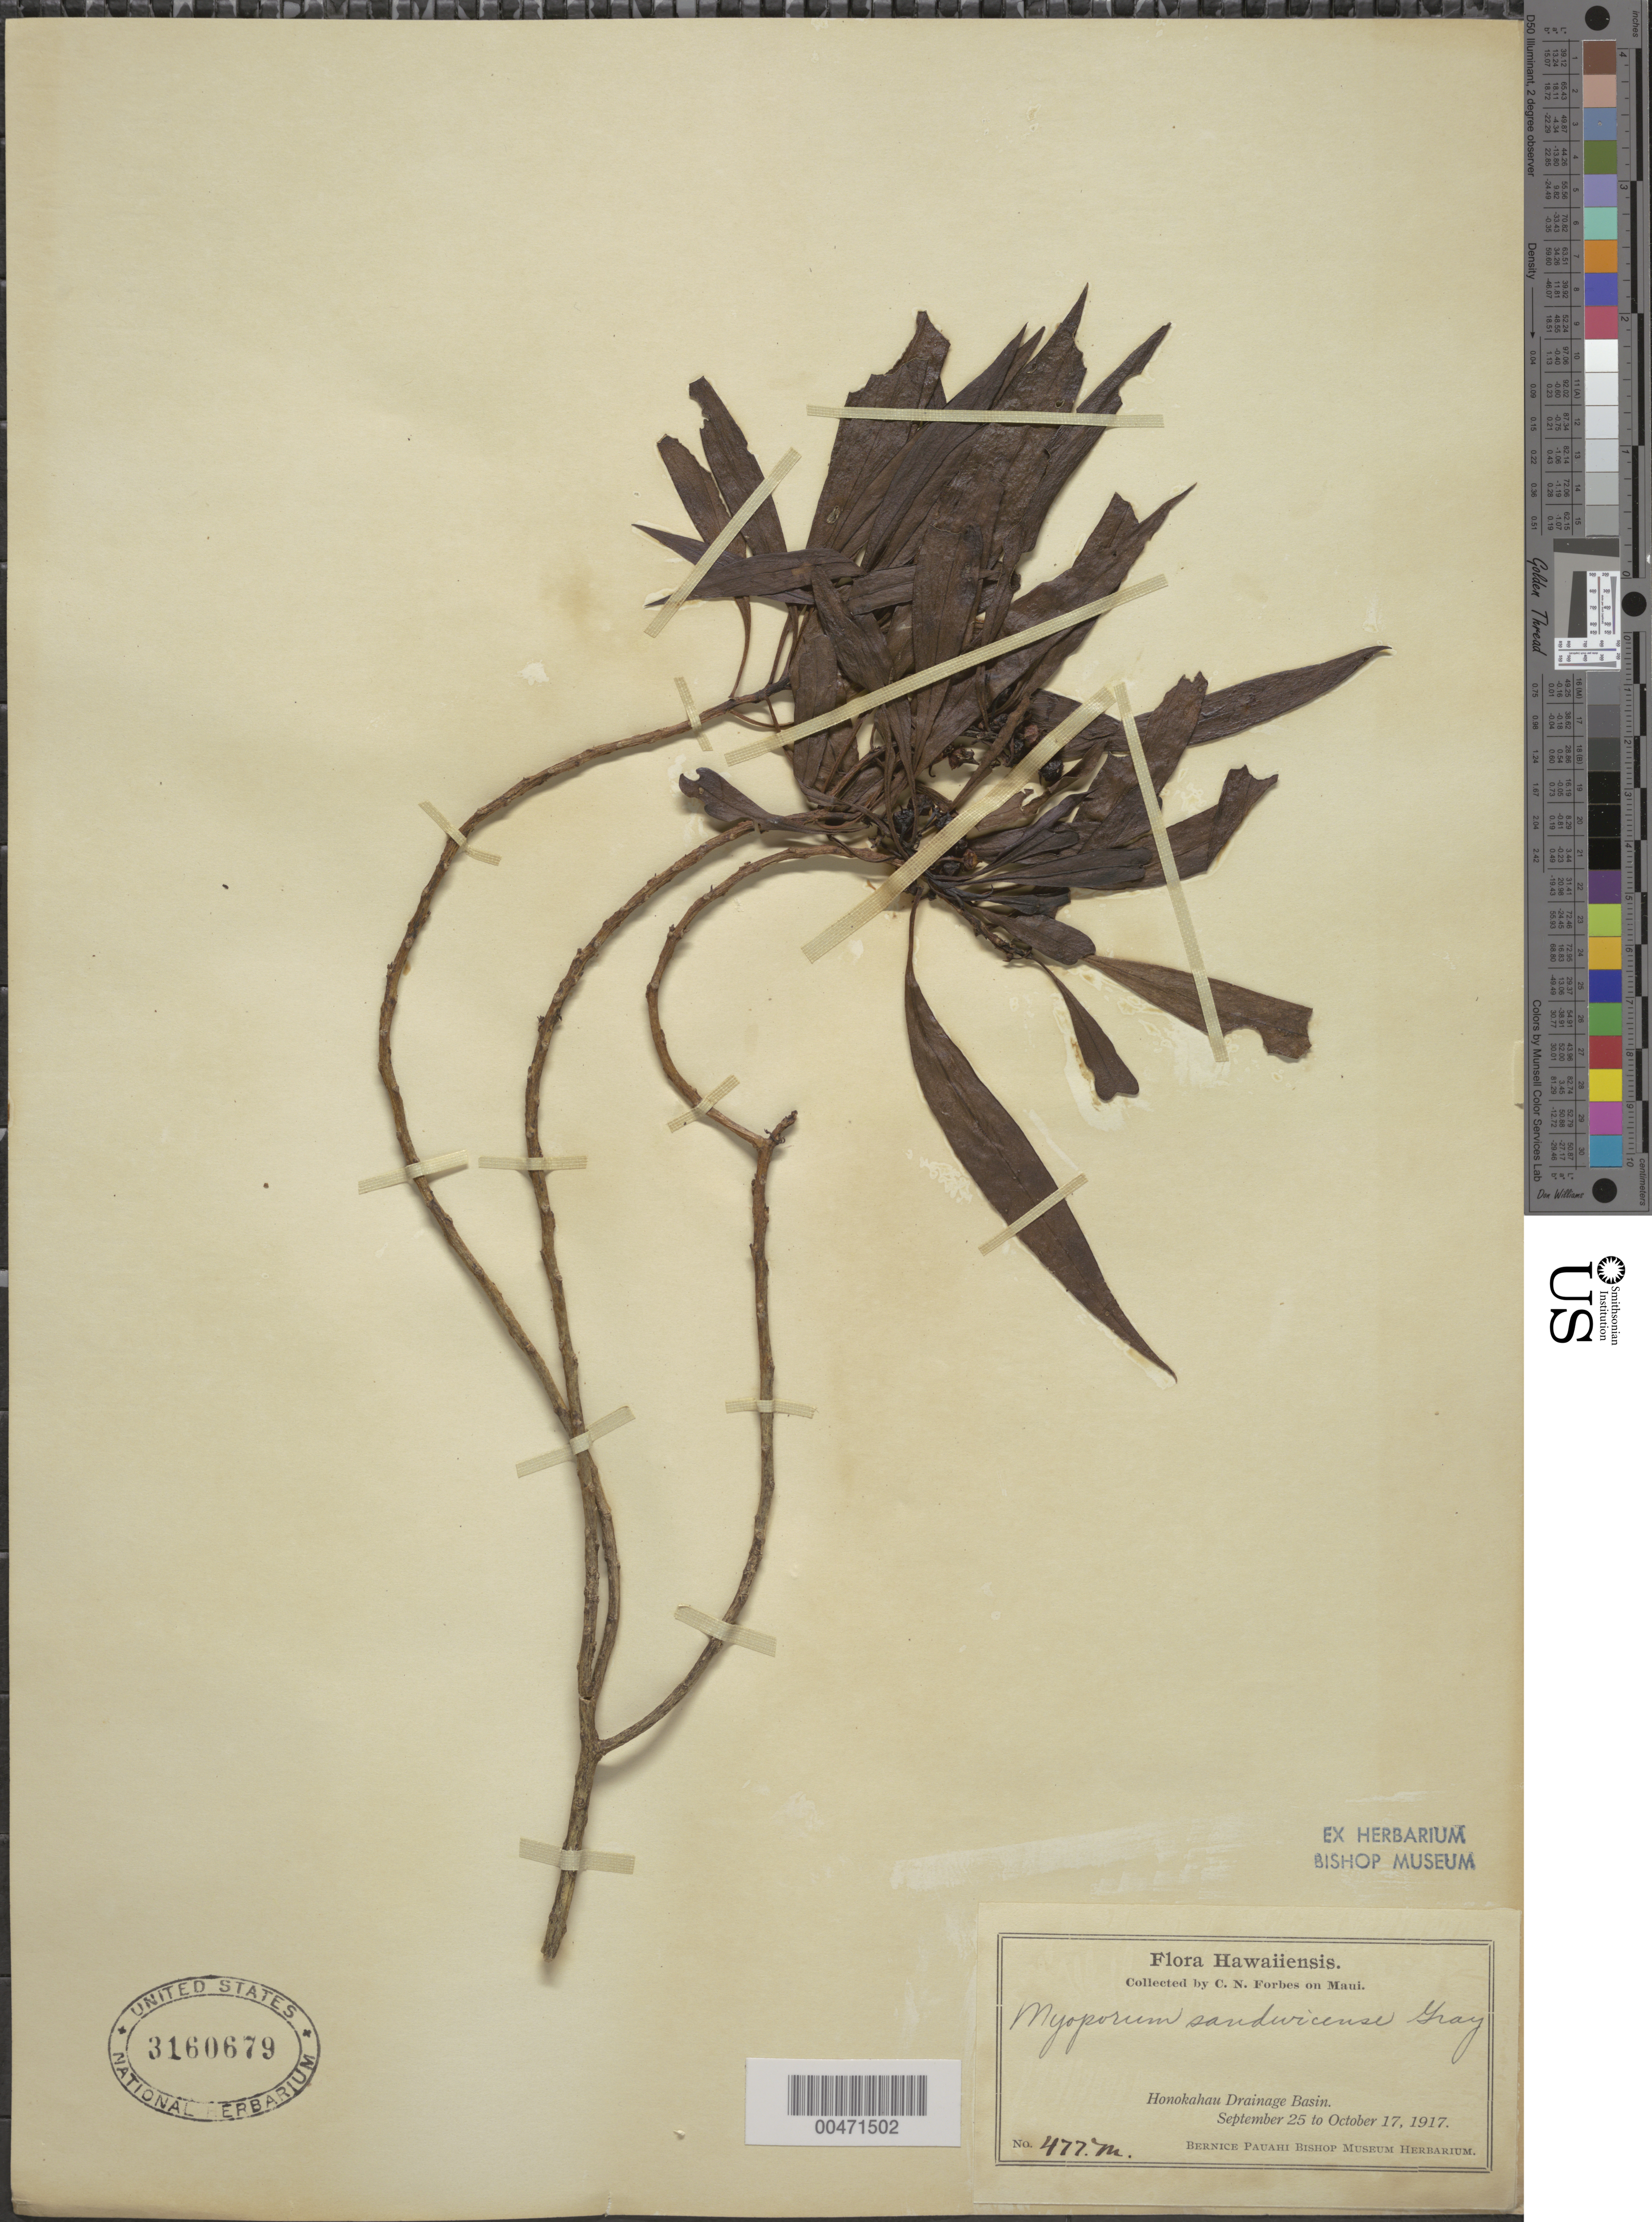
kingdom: Plantae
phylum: Tracheophyta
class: Magnoliopsida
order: Lamiales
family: Scrophulariaceae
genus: Myoporum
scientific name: Myoporum sandwicense subsp. sandwicense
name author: A. Gray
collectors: C. N. Forbes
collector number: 477.M.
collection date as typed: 25 Sep 1917 to 17 Oct 1917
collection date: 1917-09-25/1917-10-17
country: United States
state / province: Hawaii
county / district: Maui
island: Maui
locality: Honokahau Drainage Basin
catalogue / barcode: US 3160679